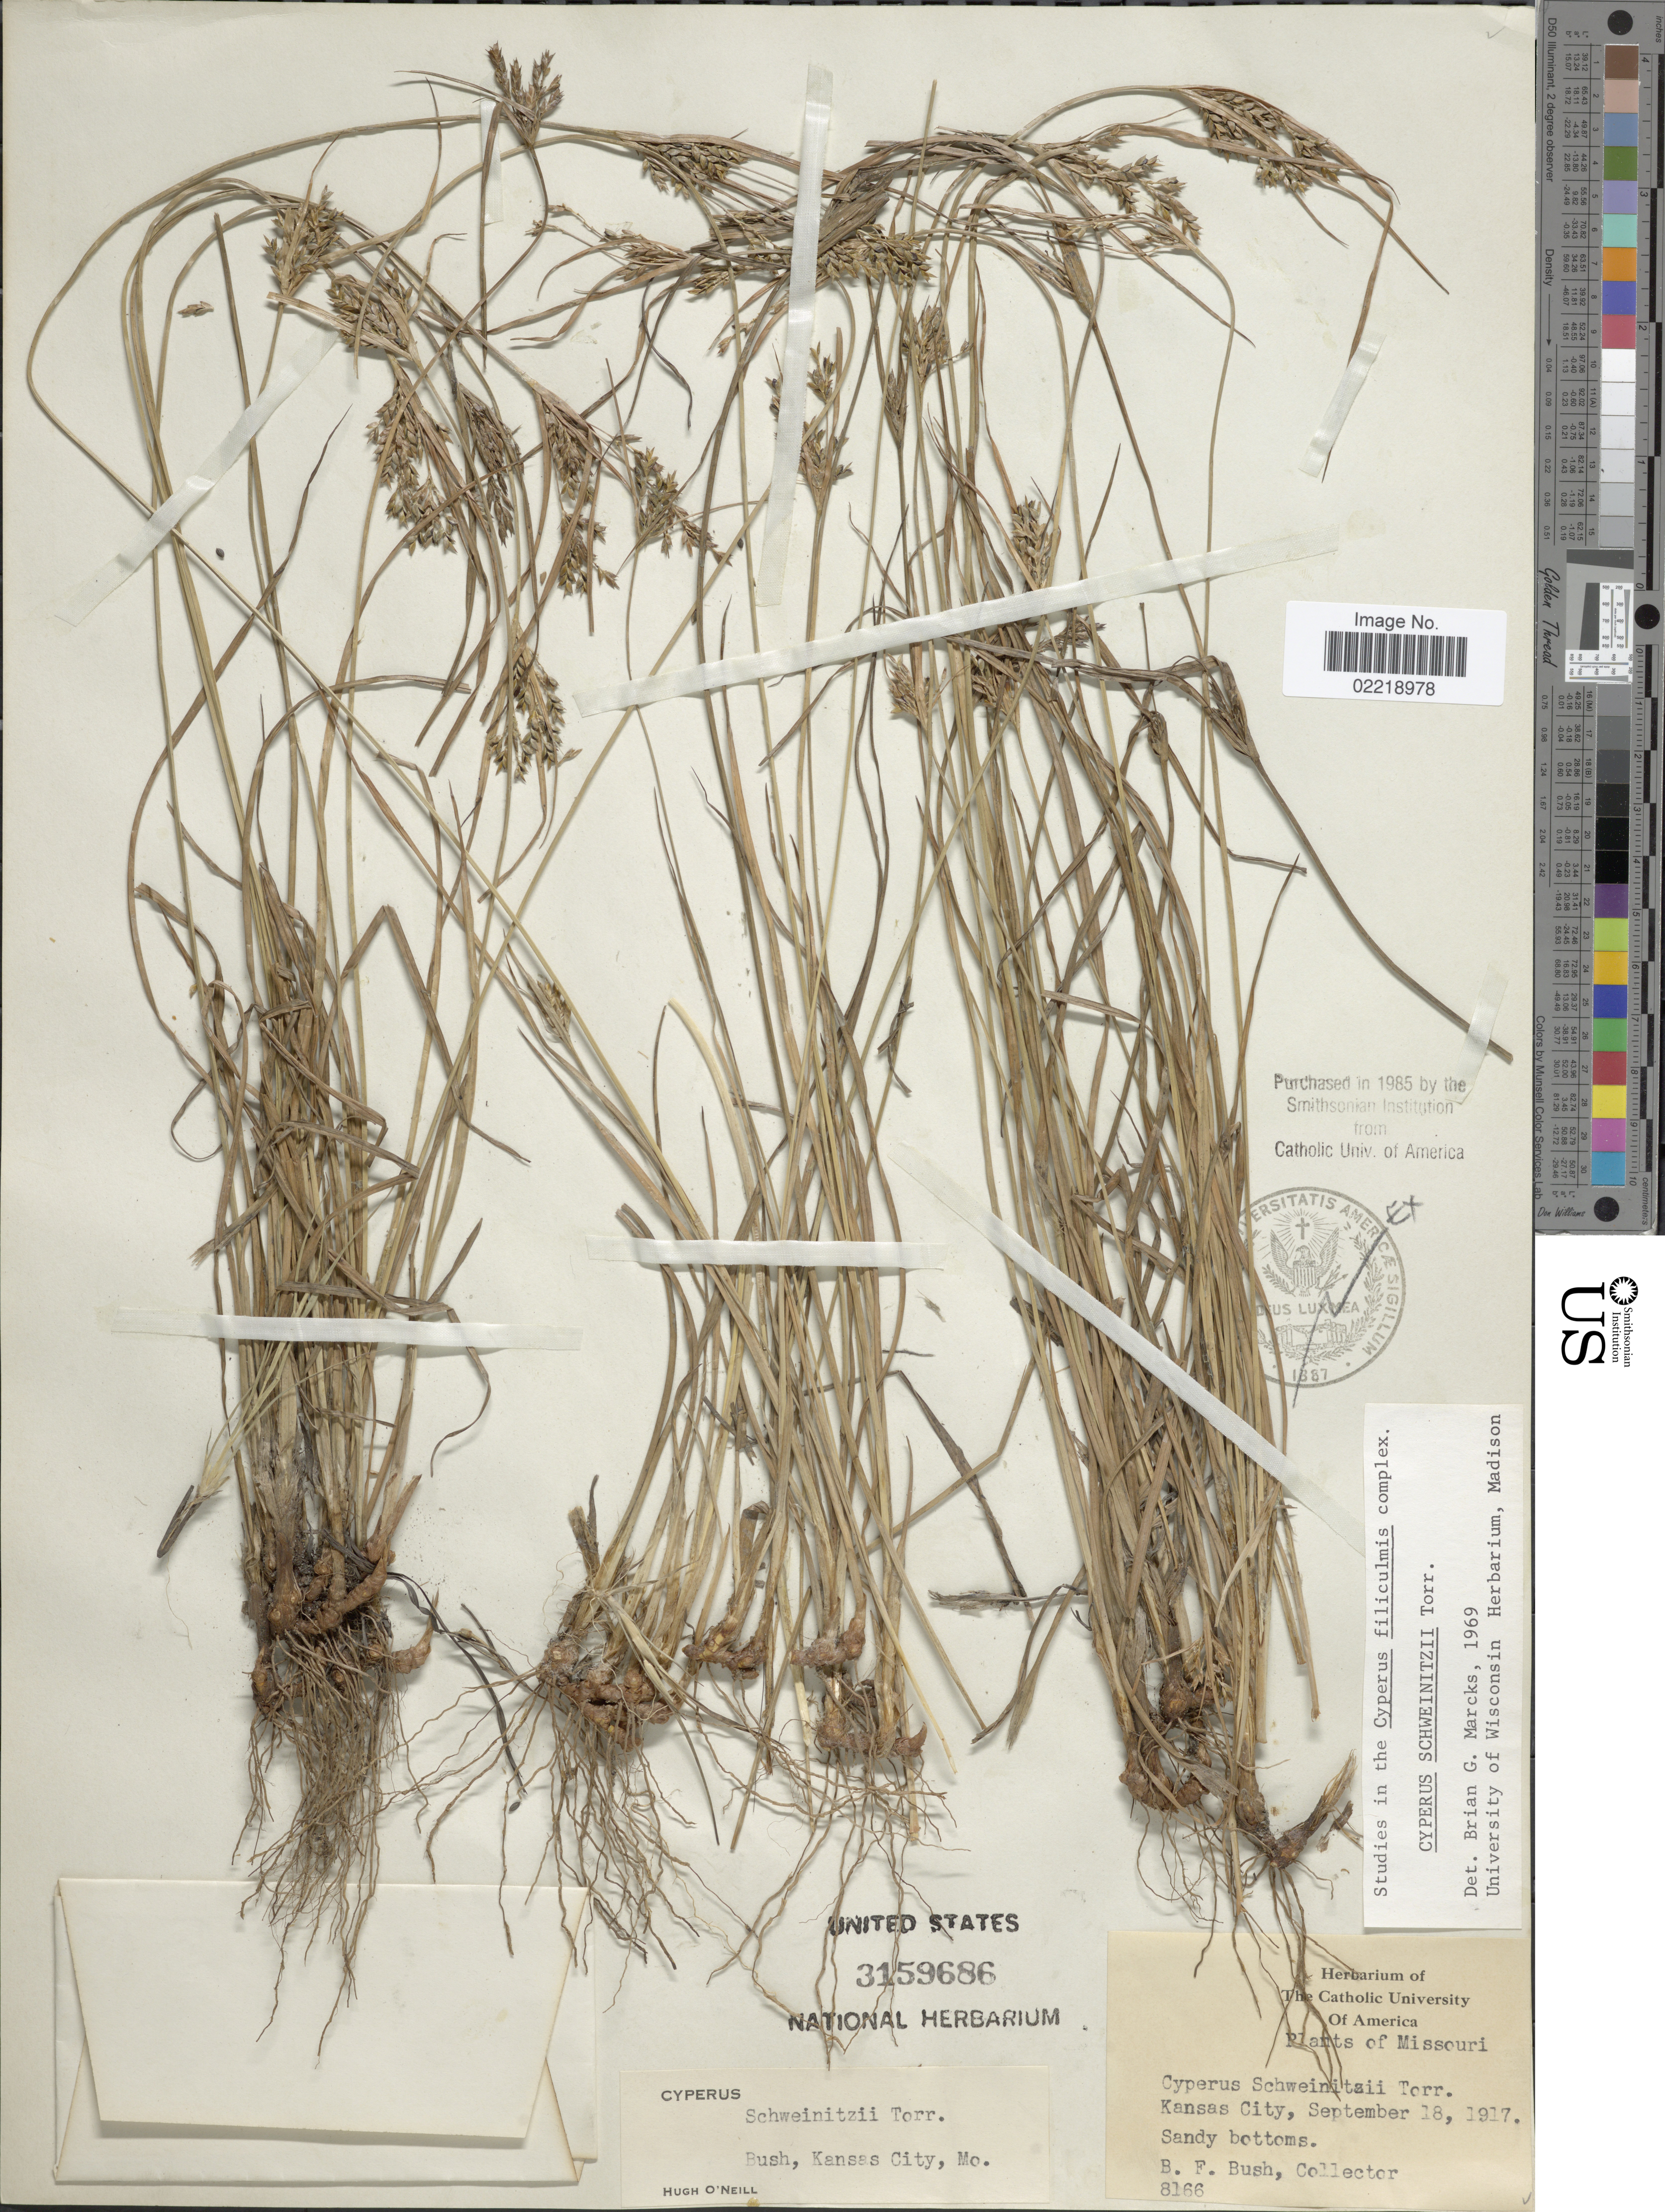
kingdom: Plantae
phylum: Tracheophyta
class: Liliopsida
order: Poales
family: Cyperaceae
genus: Cyperus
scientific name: Cyperus schweinitzii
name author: Torr.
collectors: B. F. Bush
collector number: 8166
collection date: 1917-09-18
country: United States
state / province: Missouri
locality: Kansas City, Sandy bottoms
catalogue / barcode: US 3159686